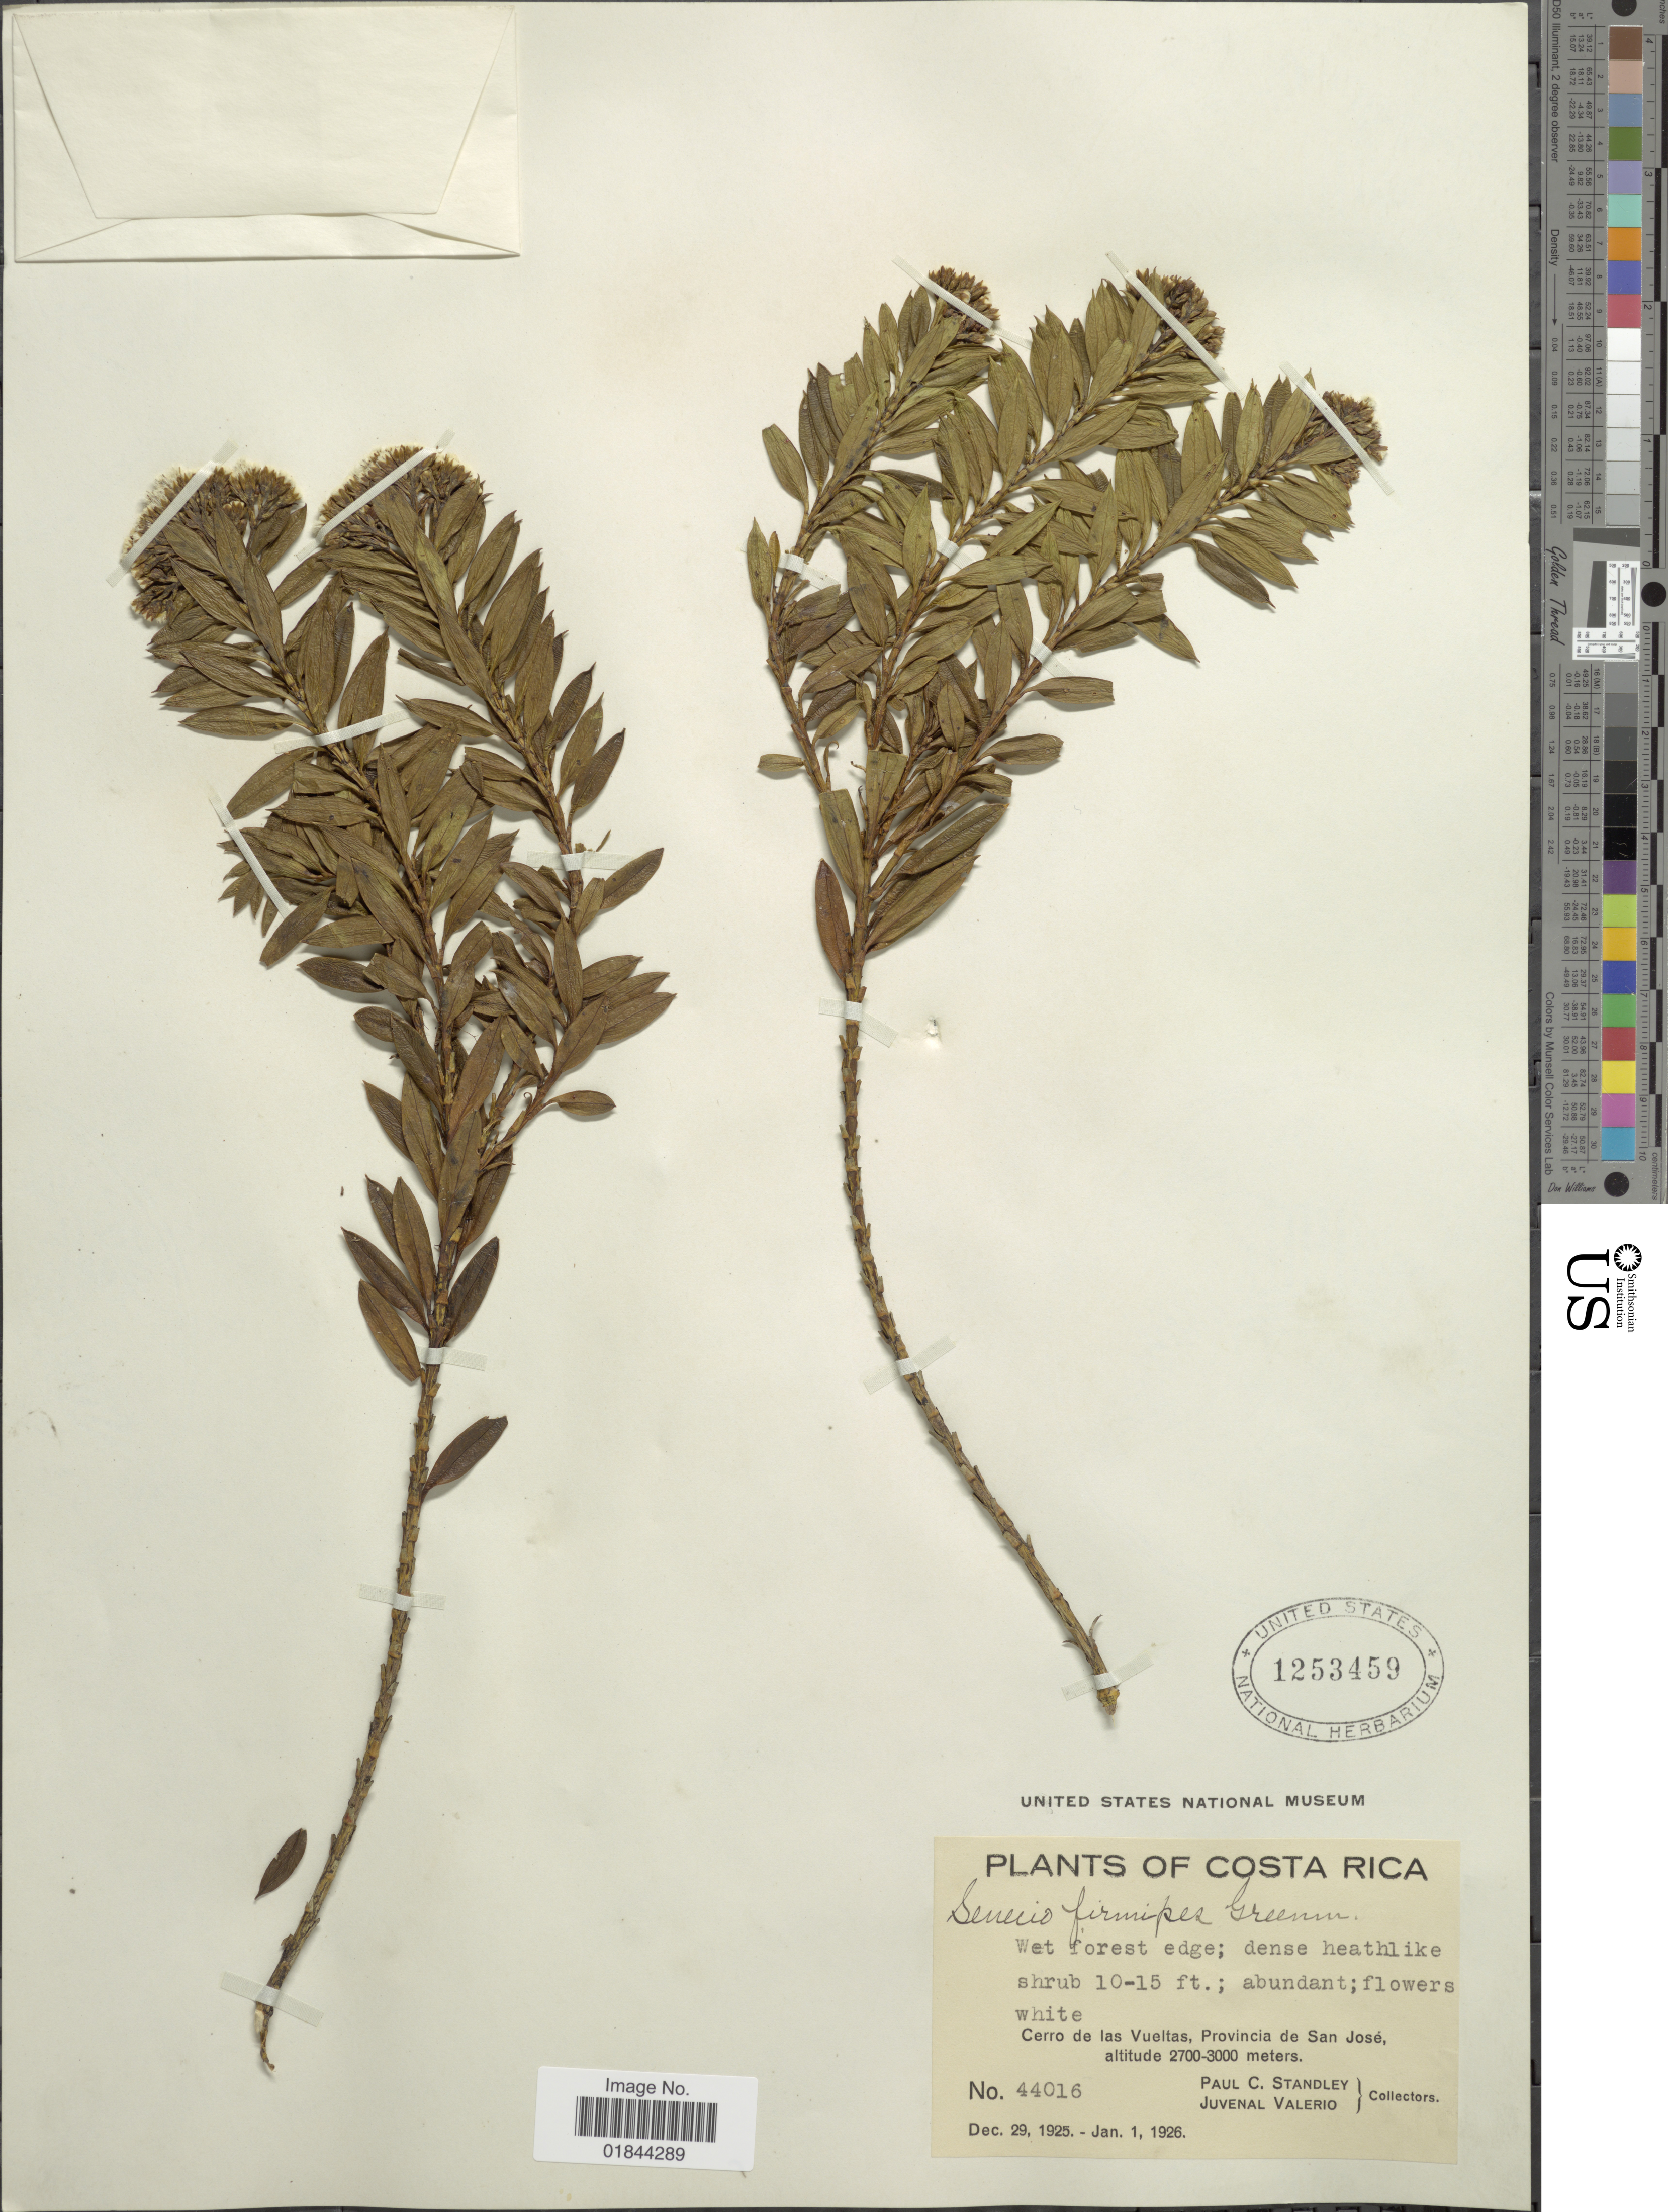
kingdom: Plantae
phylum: Tracheophyta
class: Magnoliopsida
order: Asterales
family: Asteraceae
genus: Pentacalia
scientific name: Pentacalia firmipes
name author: (Greenm.) Cuatrec.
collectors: P. C. Standley & J. Valerio R.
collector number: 44016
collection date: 1925-12-29/1926-01-01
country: Costa Rica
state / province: San José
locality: Cerro de las Vueltas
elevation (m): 2700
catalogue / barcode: US 1253459